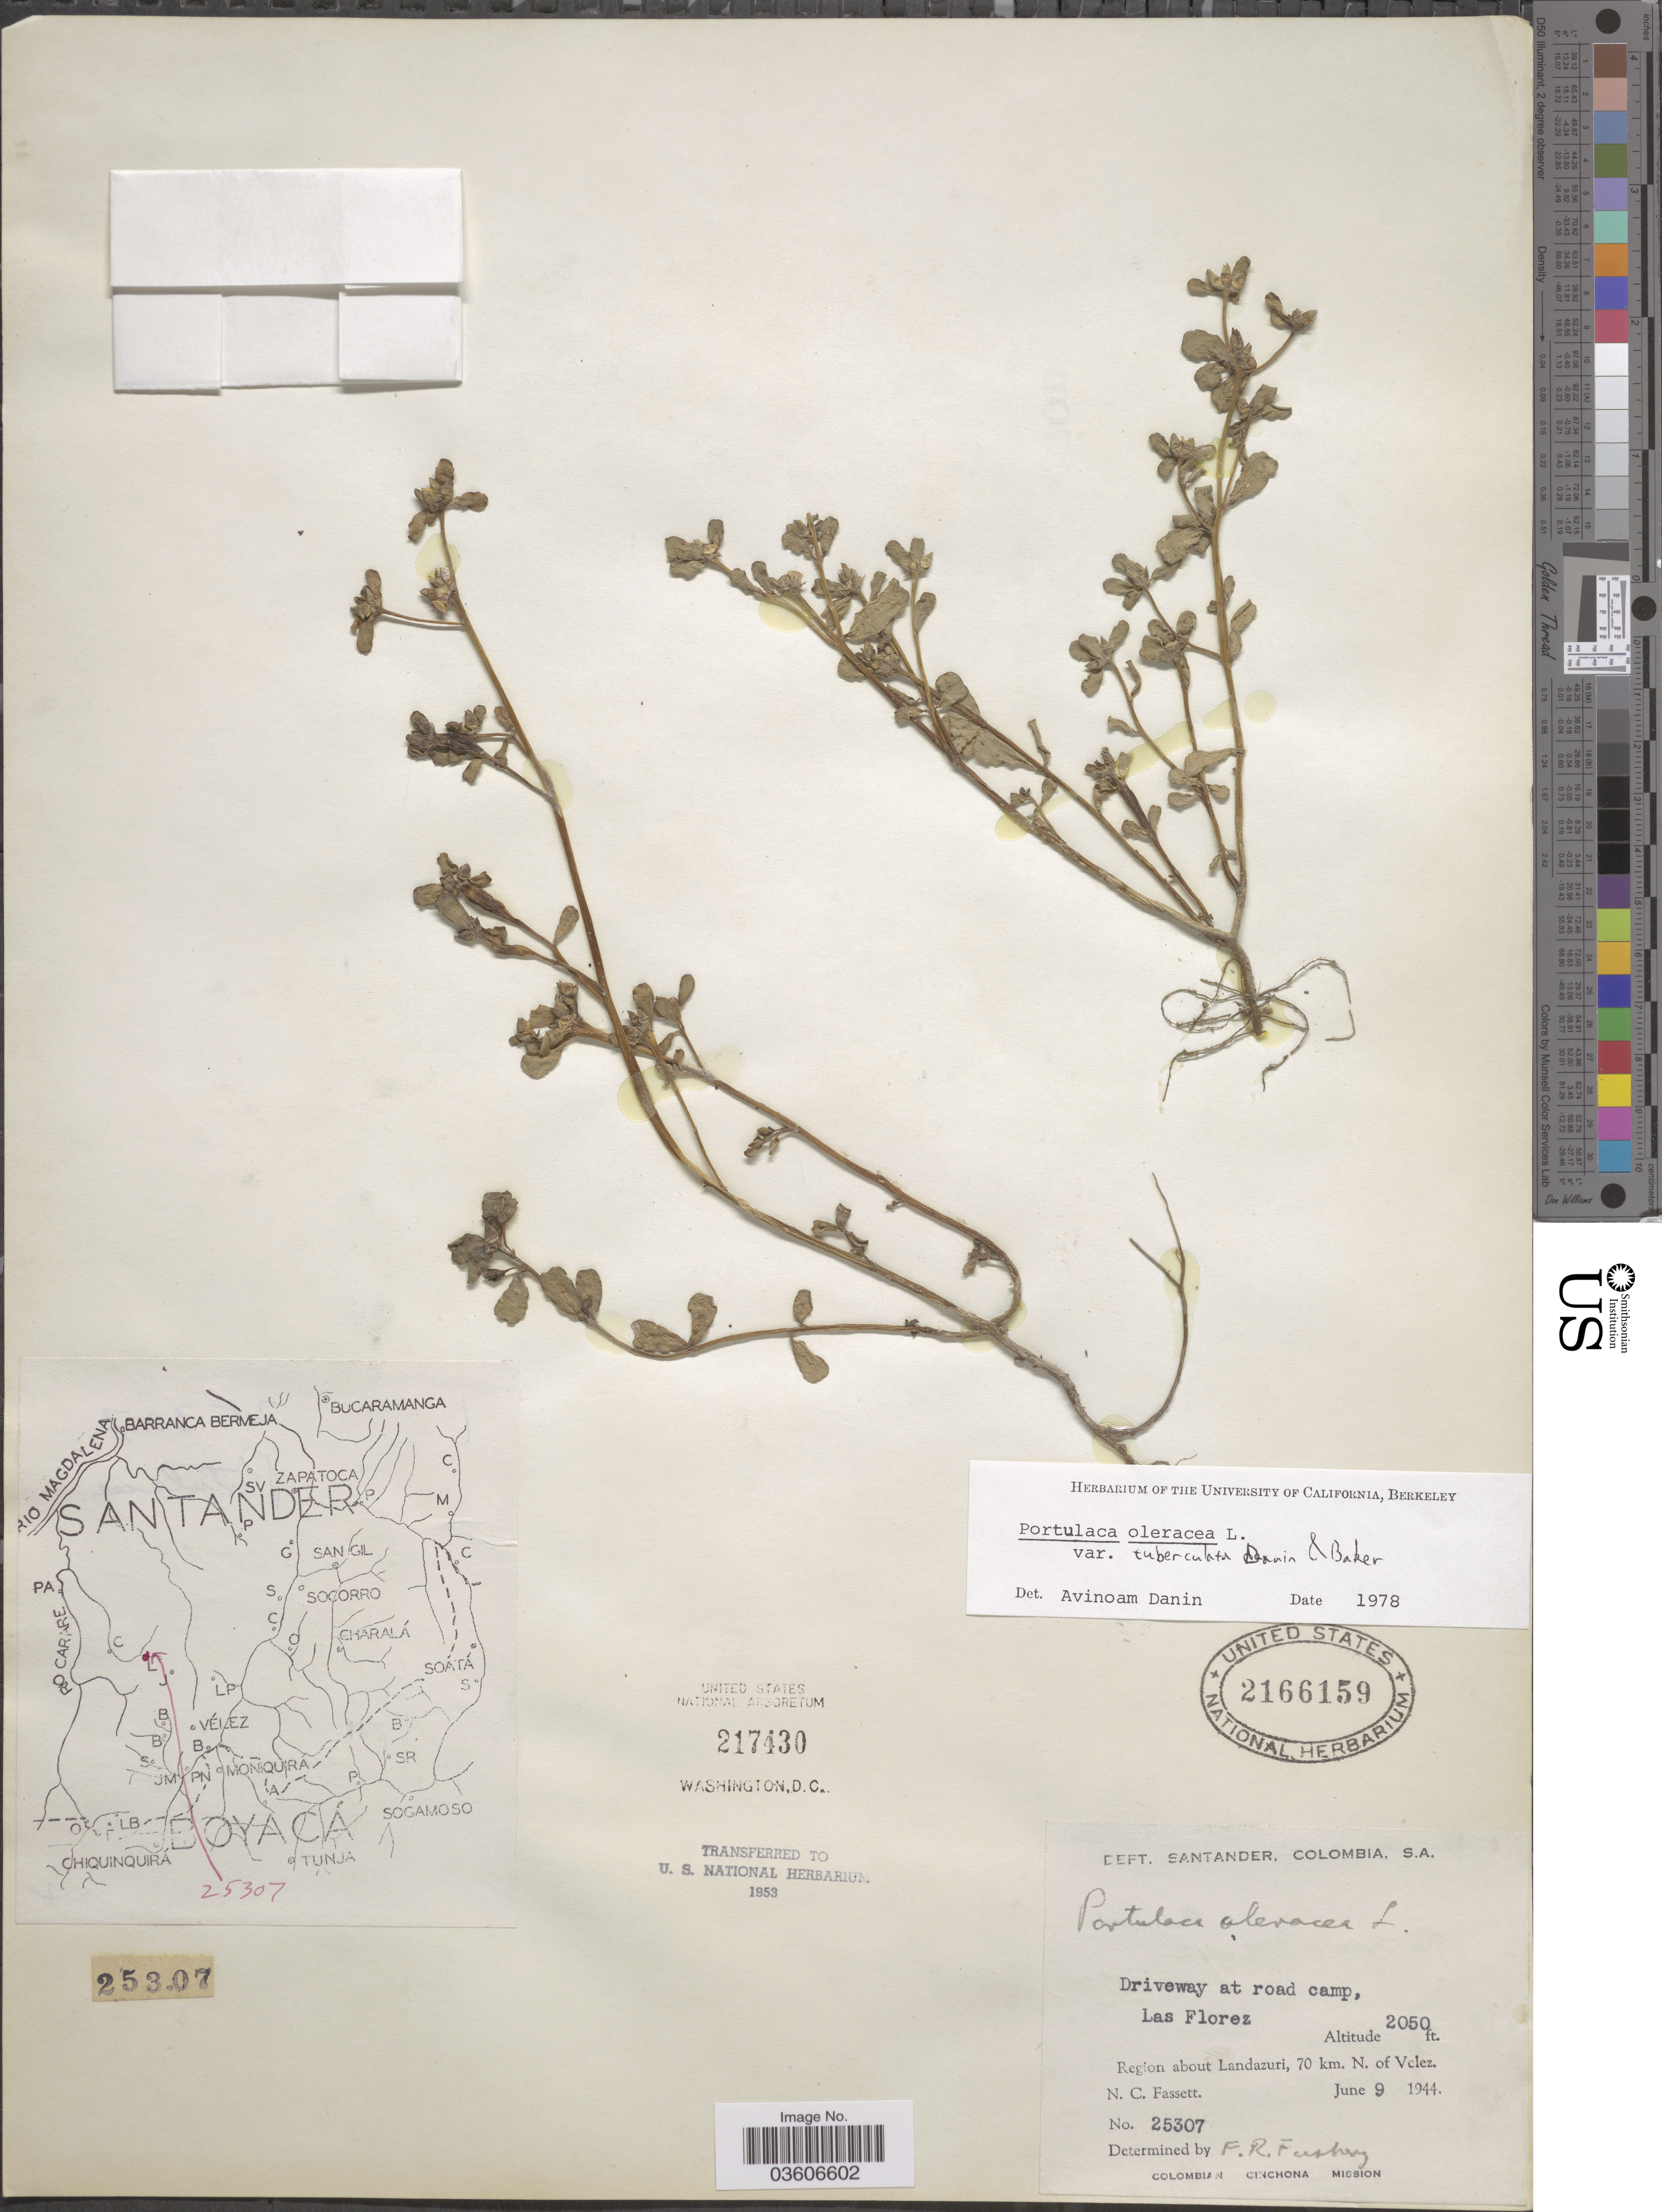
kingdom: Plantae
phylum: Tracheophyta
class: Magnoliopsida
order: Caryophyllales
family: Portulacaceae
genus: Portulaca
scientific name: Portulaca oleracea var. tuberculata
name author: Danin & H.G. Baker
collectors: N. C. Fassett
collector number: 25307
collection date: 1944-06-09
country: Colombia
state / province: Santander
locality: Dept. Santander. Driveway at road camp, Las Florez. Region about Landazuri, 70 km. N. of Velez.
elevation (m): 625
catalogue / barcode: US 2166159